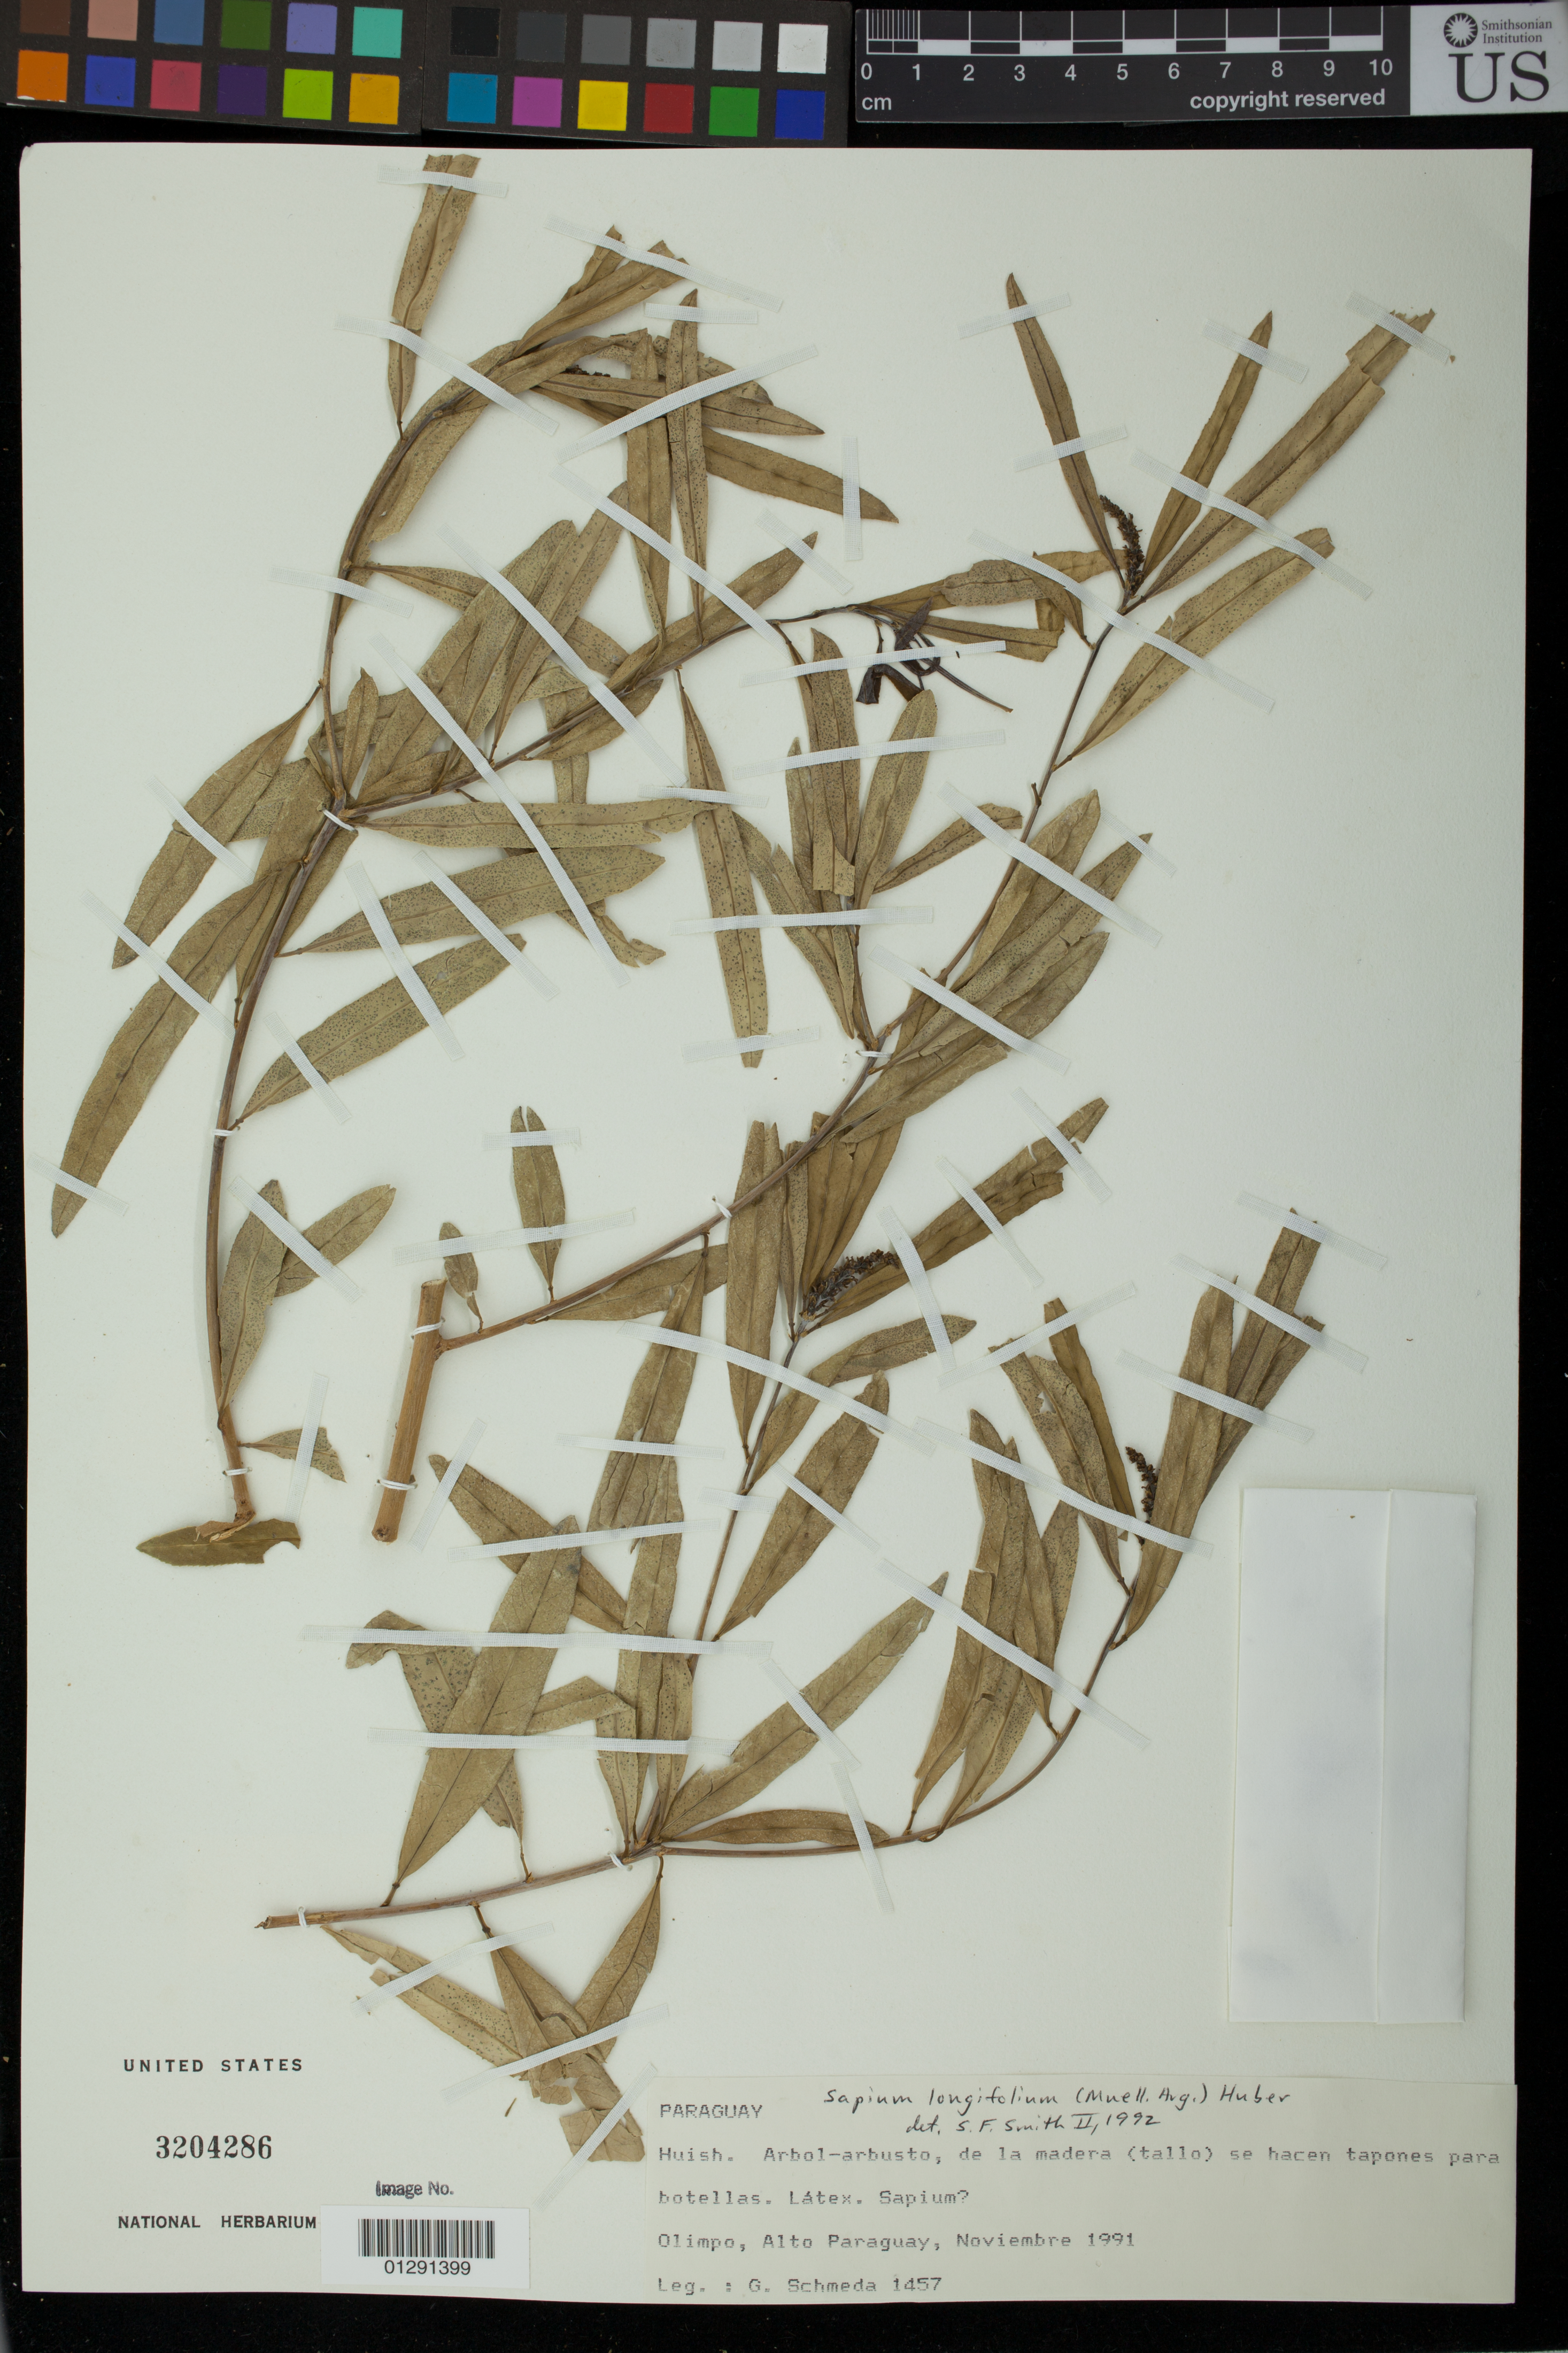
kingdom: Plantae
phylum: Tracheophyta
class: Magnoliopsida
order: Malpighiales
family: Euphorbiaceae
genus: Sapium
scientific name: Sapium haematospermum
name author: Müll. Arg.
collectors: G. Schmeda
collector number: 1457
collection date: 1991-11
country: Paraguay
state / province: Alto Paraguay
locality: Fuerto Olimpo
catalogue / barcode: US 3204286